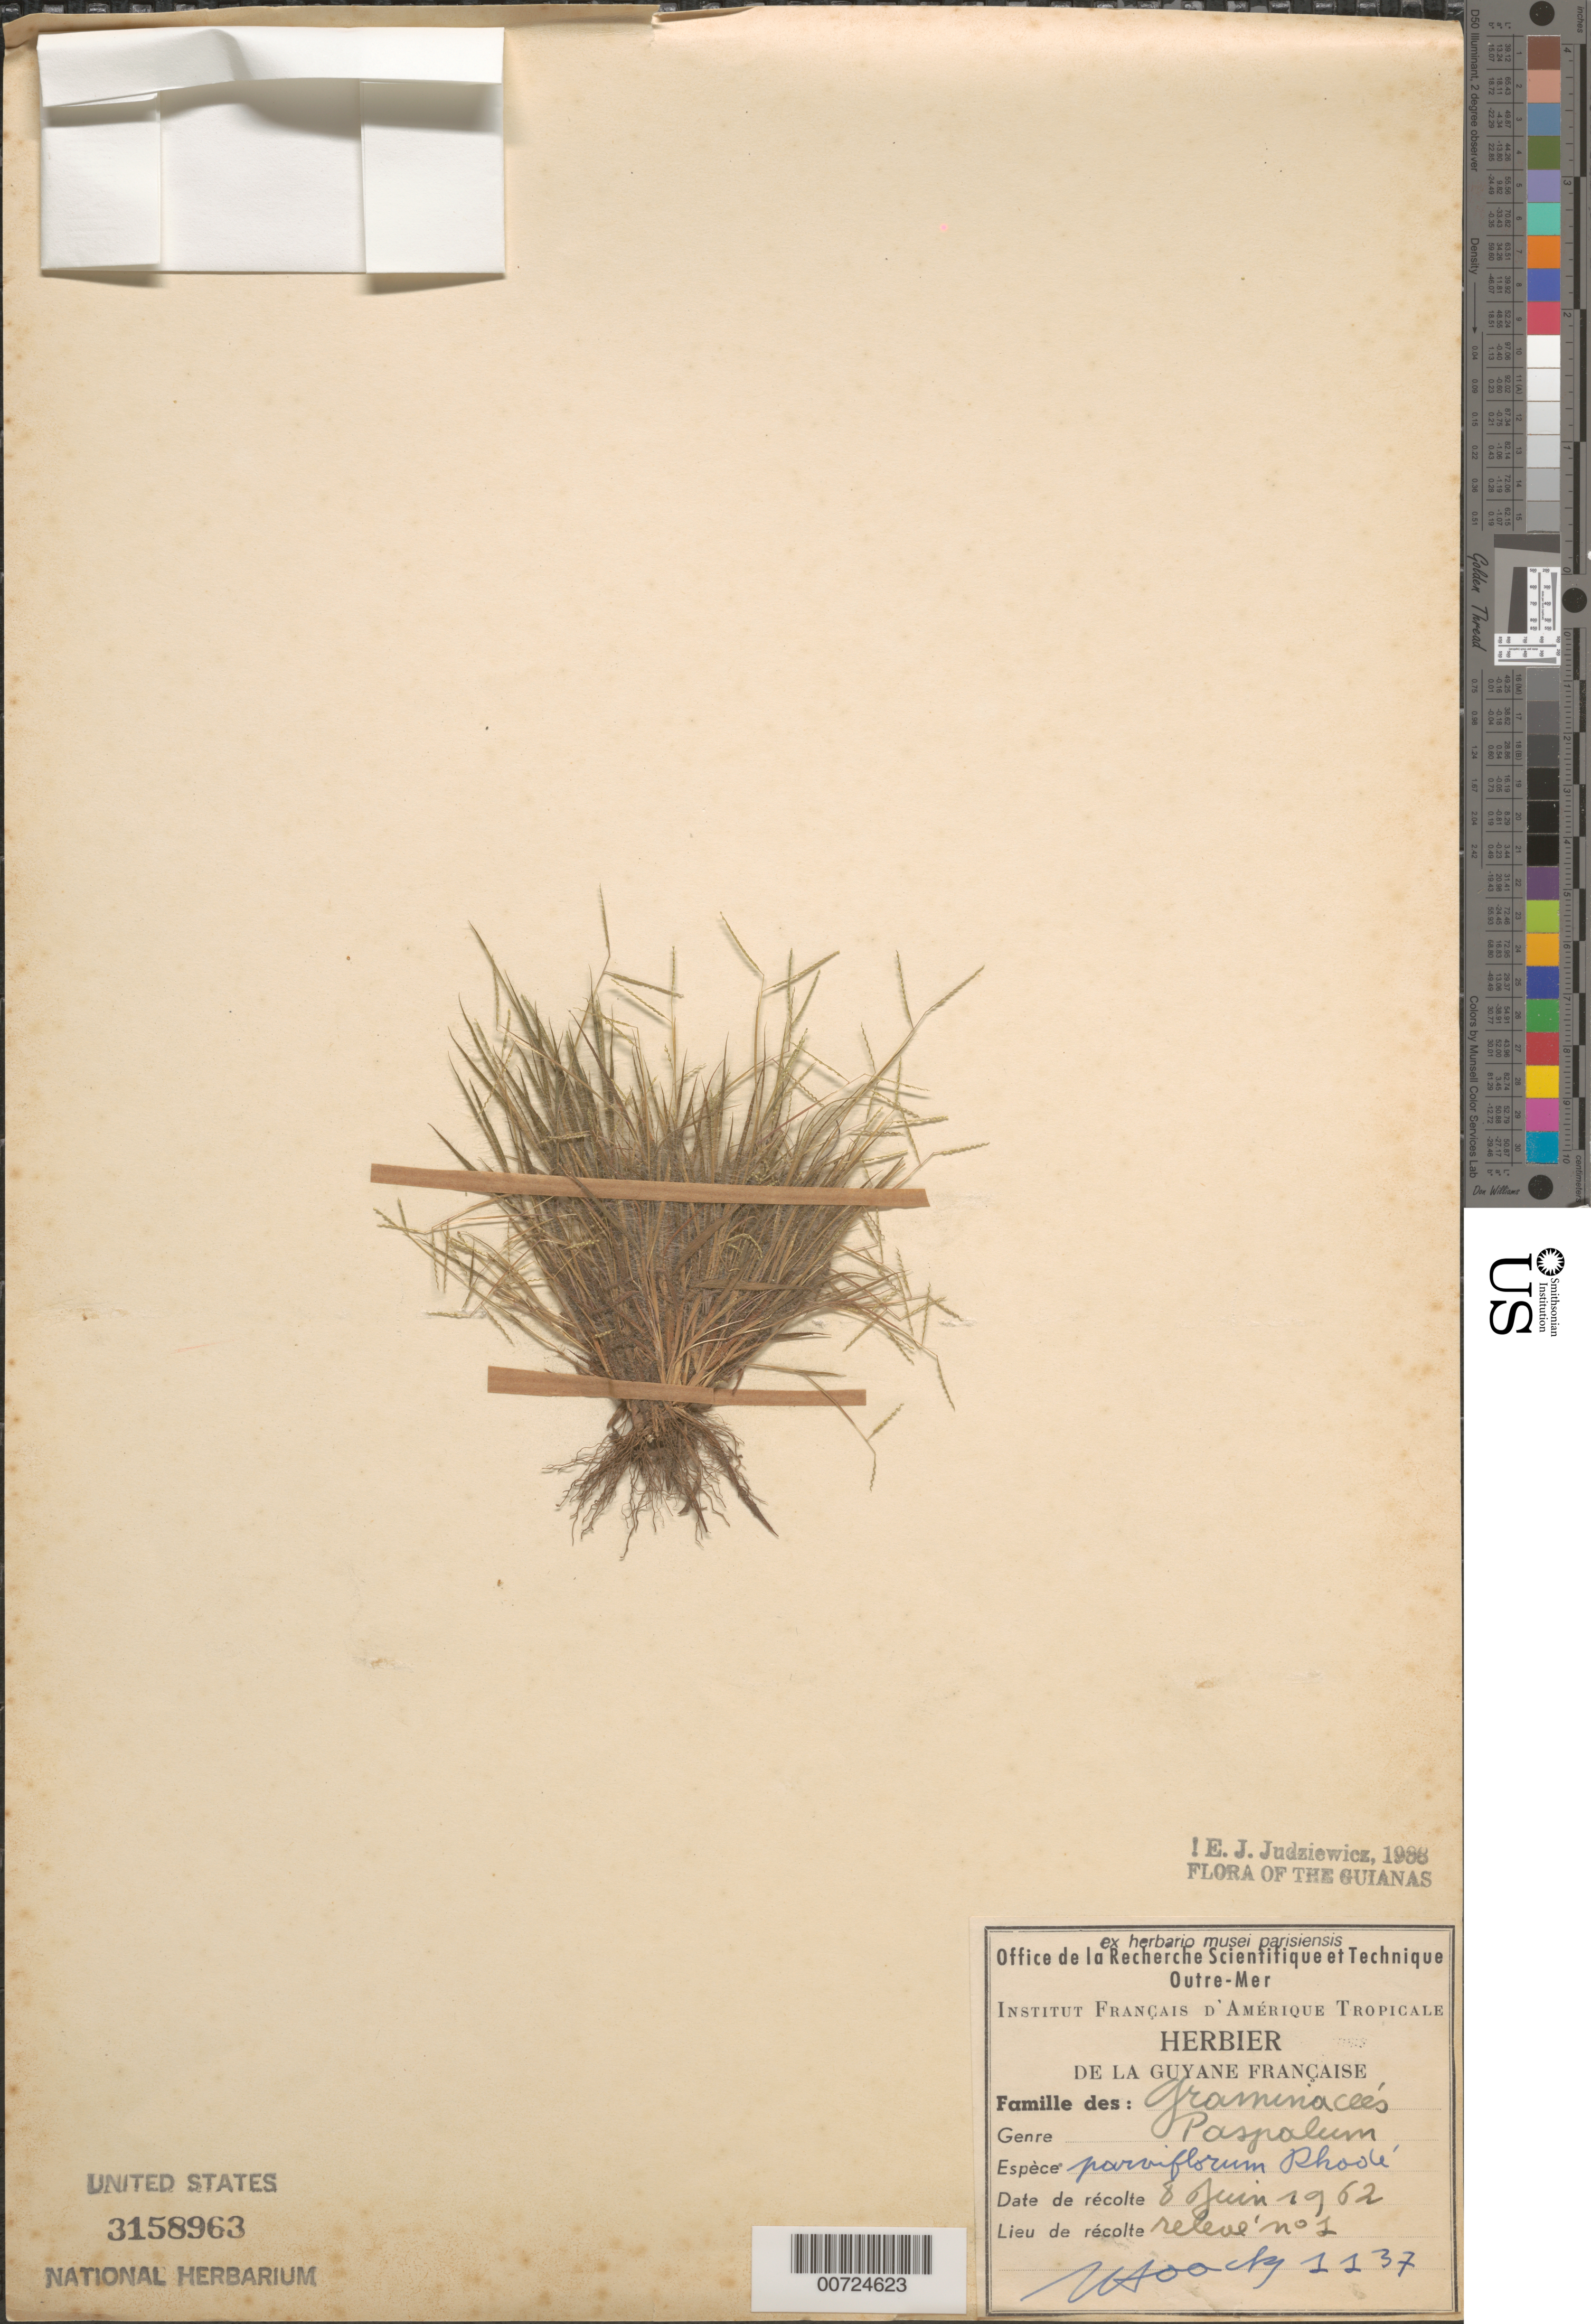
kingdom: Plantae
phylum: Tracheophyta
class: Liliopsida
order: Poales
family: Poaceae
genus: Paspalum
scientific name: Paspalum parviflorum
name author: Rohde ex Flüggé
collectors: N. Hoock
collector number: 1137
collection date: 1962-06-08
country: French Guiana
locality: The Guianas.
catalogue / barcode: US 3158963